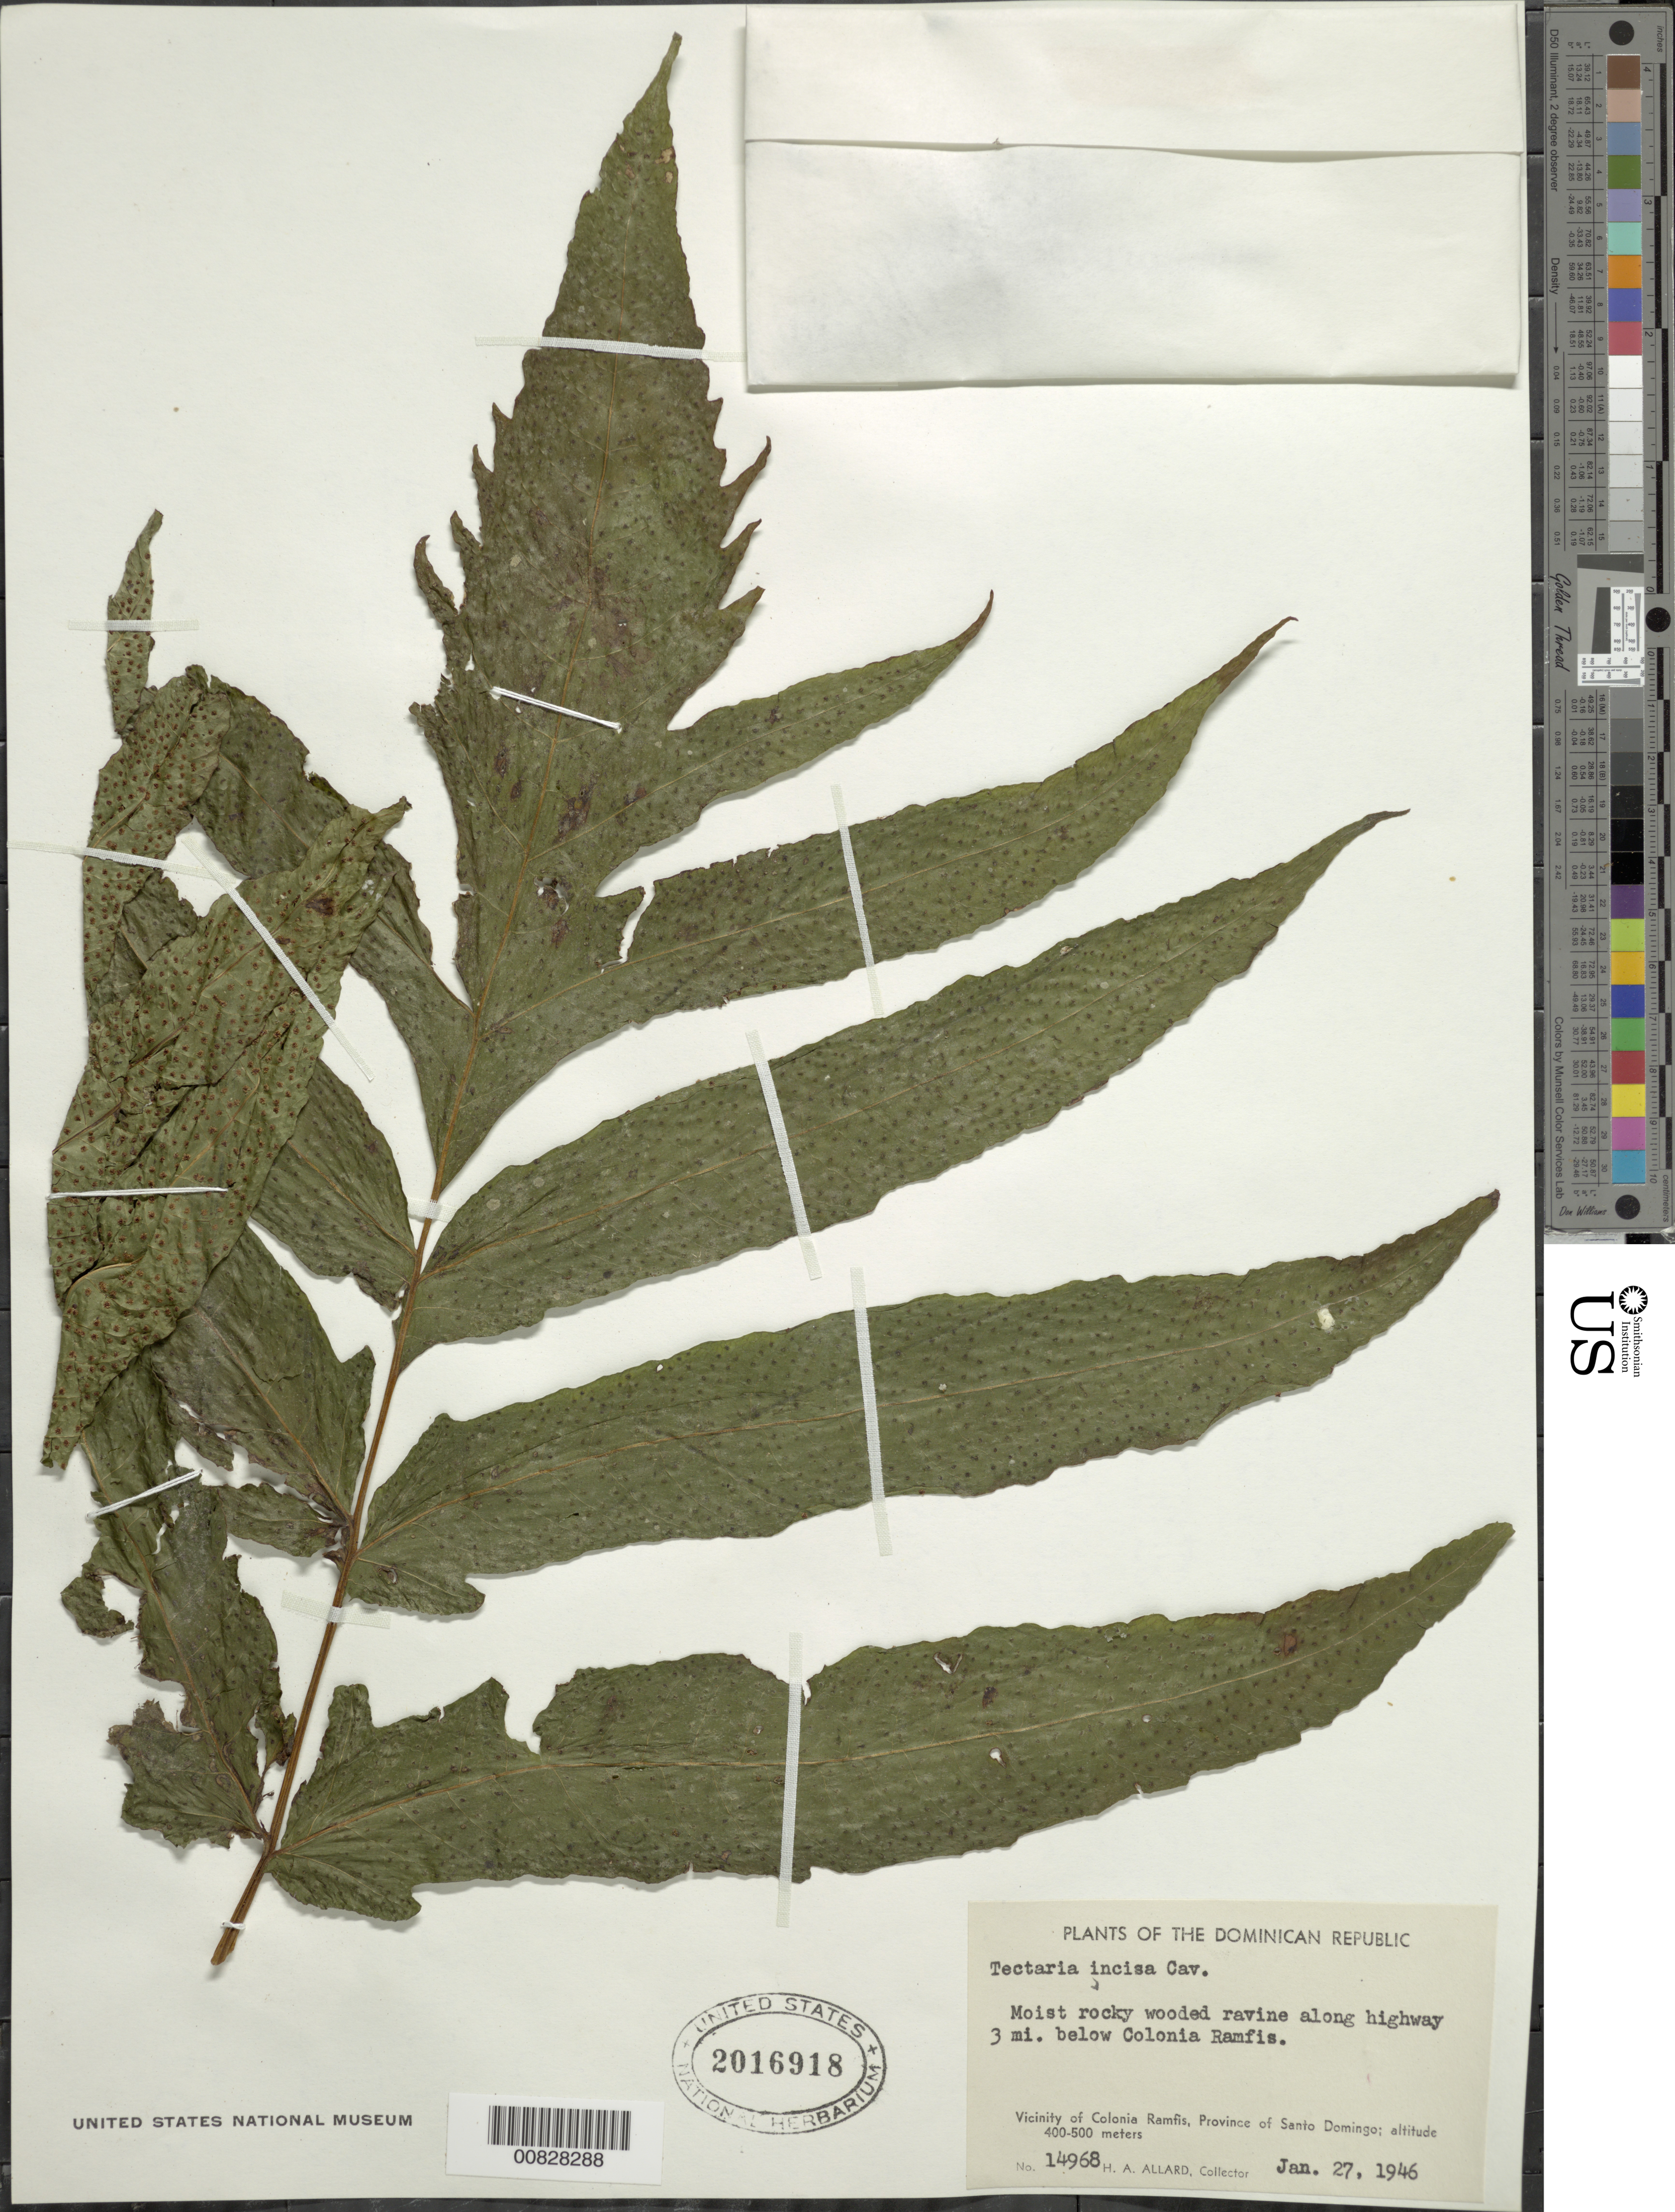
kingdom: Plantae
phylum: Tracheophyta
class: Polypodiopsida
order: Polypodiales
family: Tectariaceae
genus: Tectaria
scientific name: Tectaria incisa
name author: Cav.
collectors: H. A. Allard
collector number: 14968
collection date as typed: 27 Jan 1946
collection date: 1946-01-27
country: Dominican Republic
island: Hispaniola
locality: Colonia Ramfis, 3 miles below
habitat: Moist rocky wooded ravine along highway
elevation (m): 400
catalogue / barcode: US 2016918